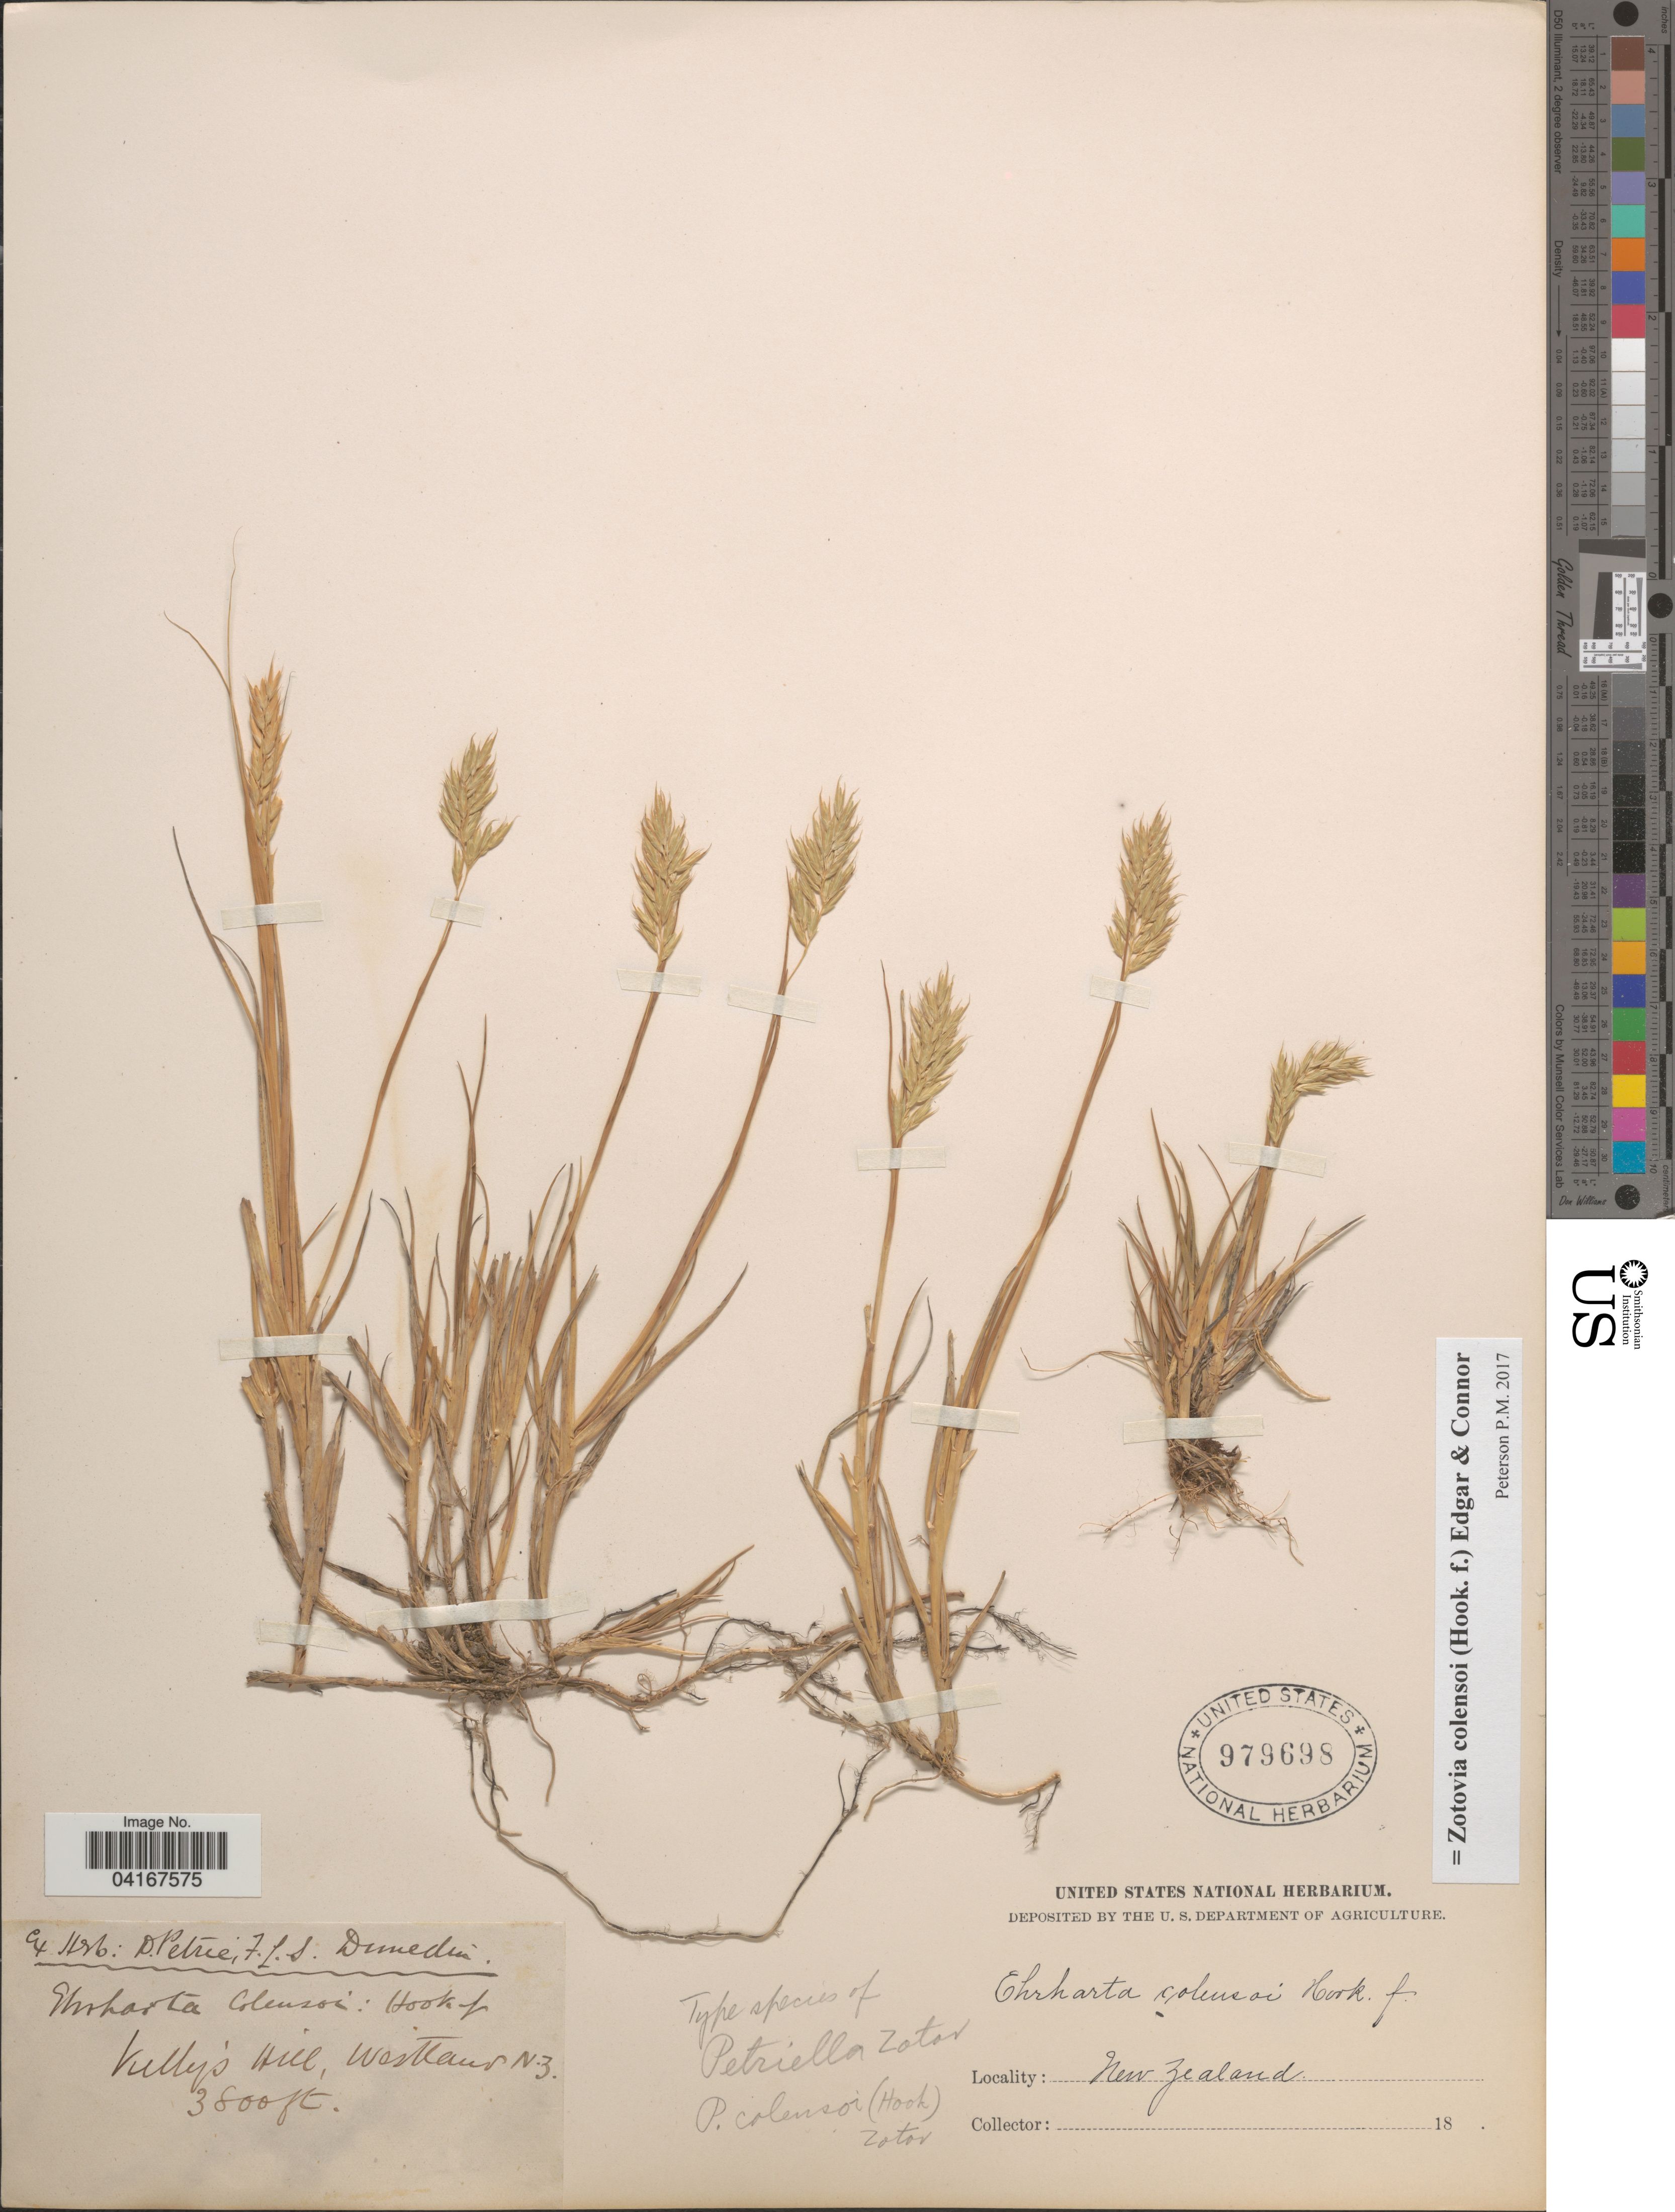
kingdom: Plantae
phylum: Tracheophyta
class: Liliopsida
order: Poales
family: Poaceae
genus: Zotovia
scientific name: Zotovia colensoi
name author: (Hook. f.) Edgar & Connor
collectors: Ex Herb D. Petrie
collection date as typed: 18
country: New Zealand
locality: Kelly's Hill, Westland.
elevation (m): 1158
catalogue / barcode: US 979698